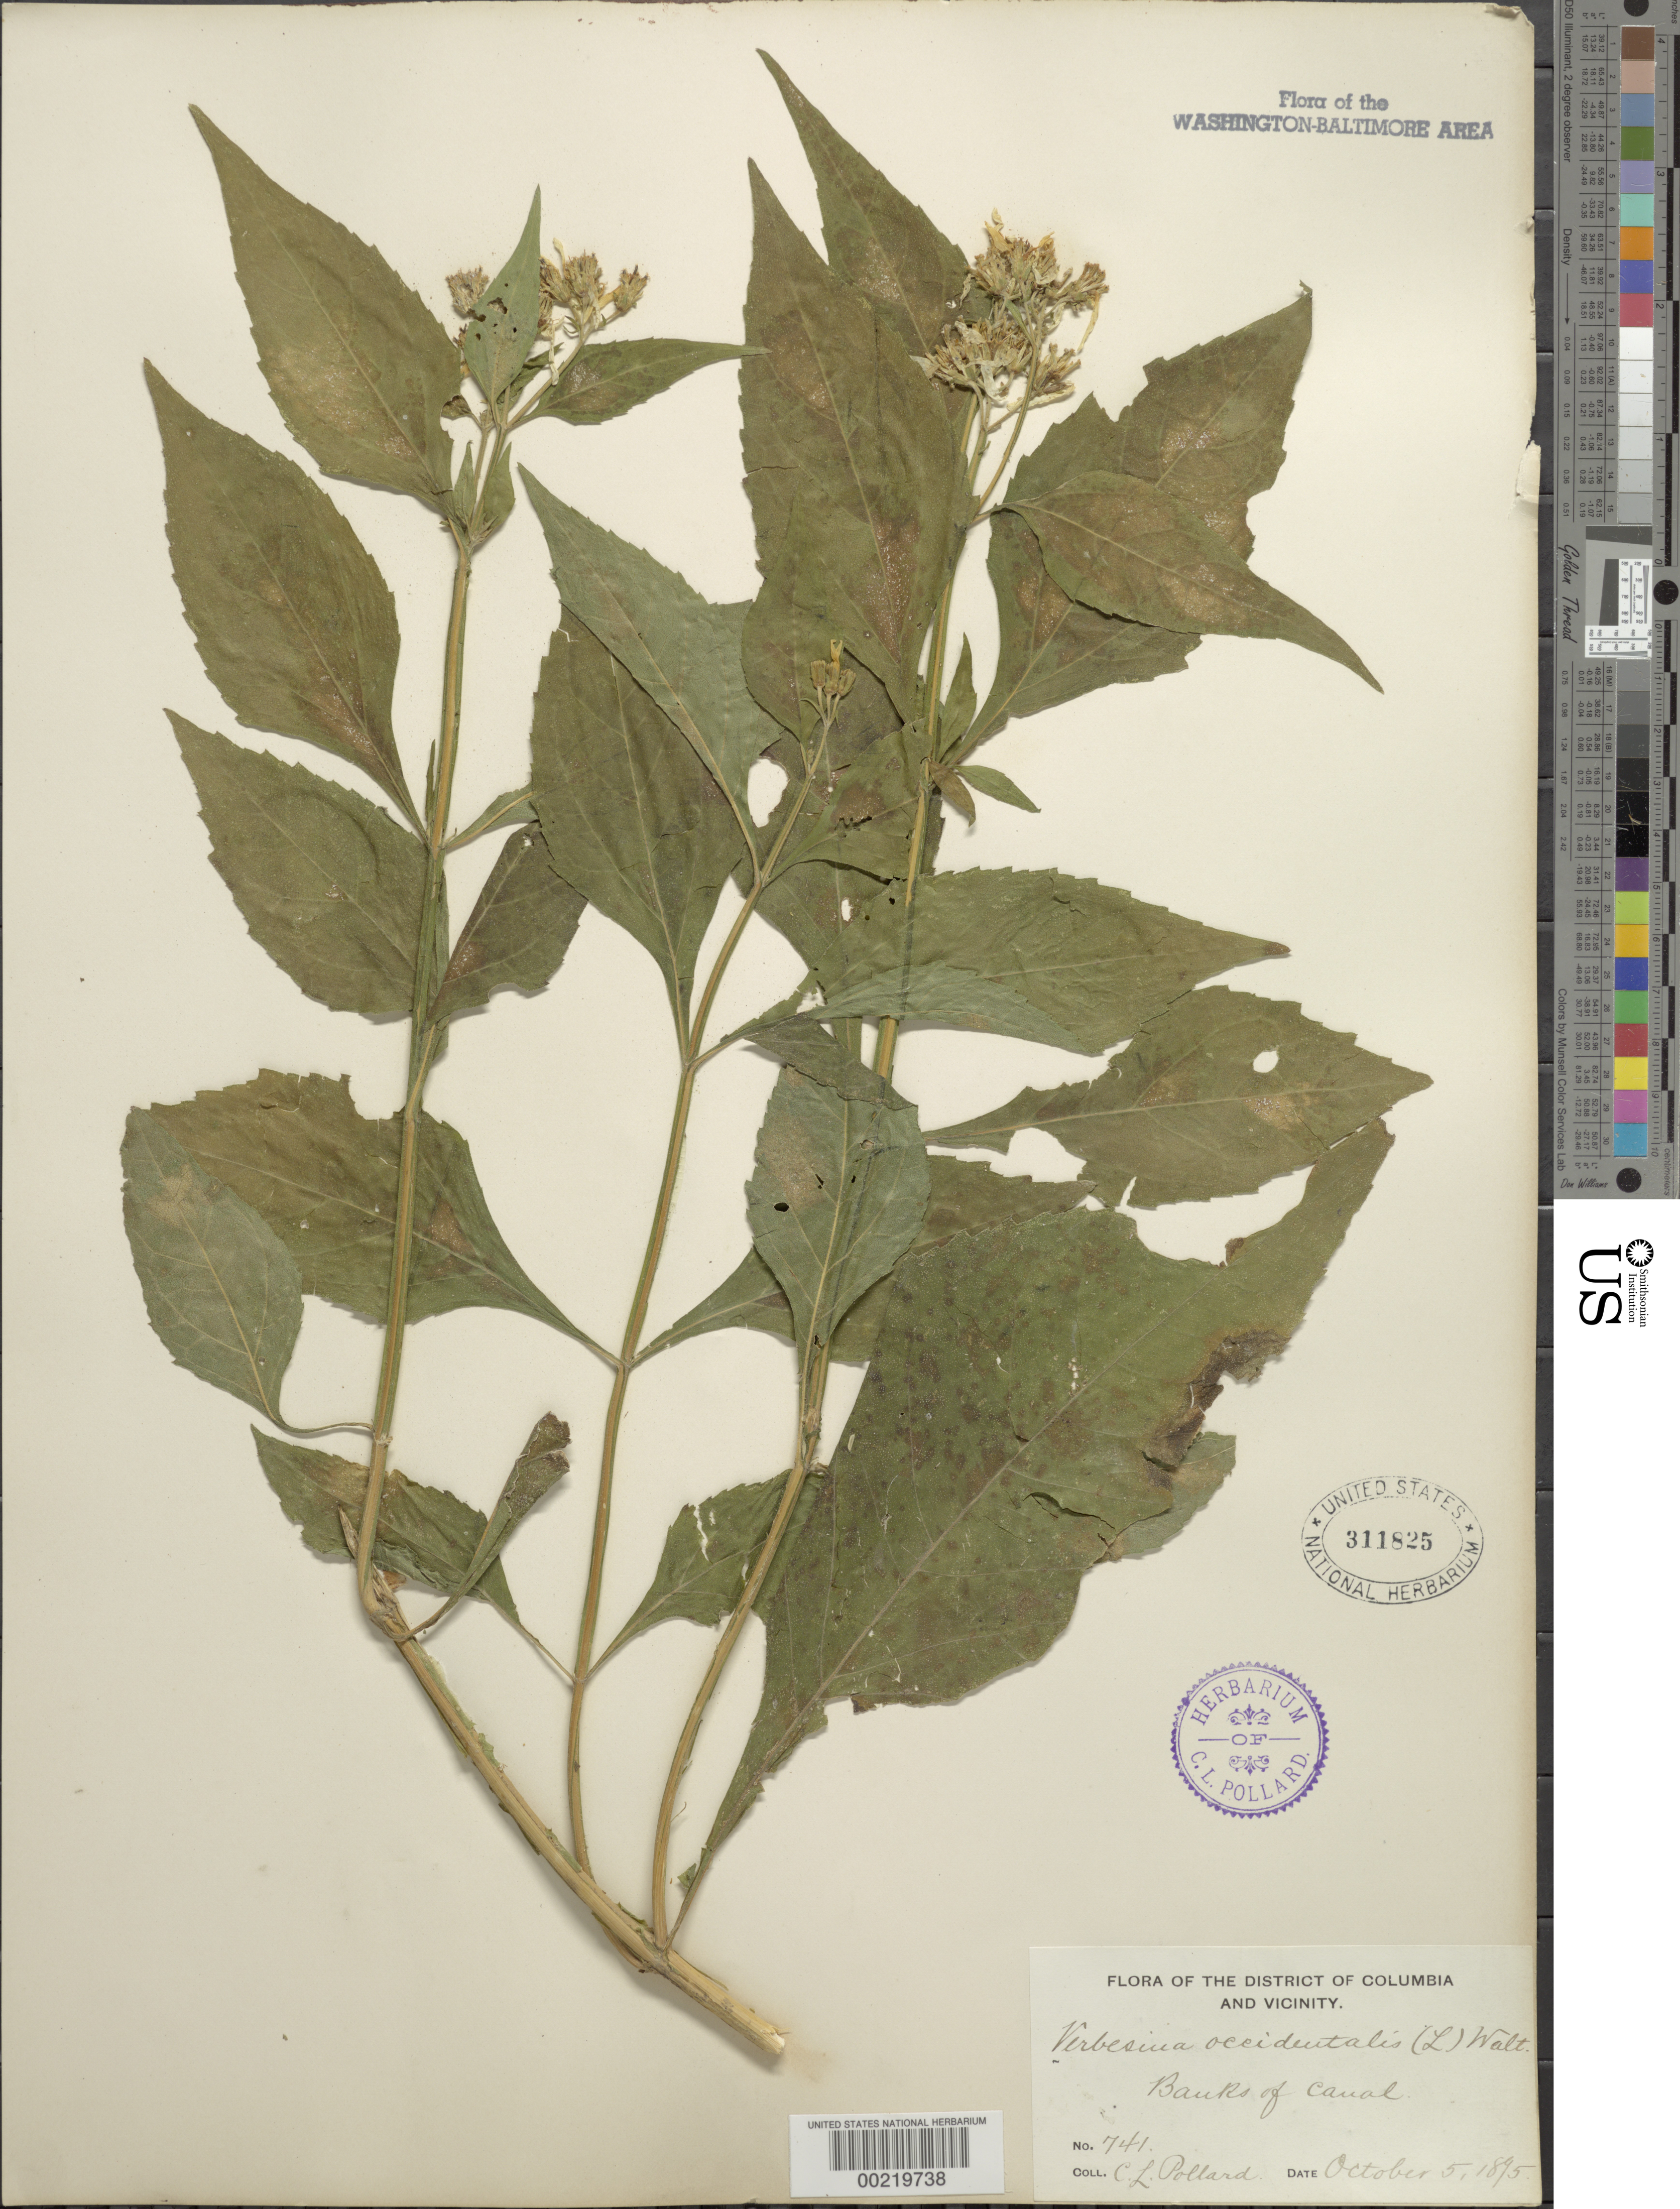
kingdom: Plantae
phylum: Tracheophyta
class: Magnoliopsida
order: Asterales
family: Asteraceae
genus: Verbesina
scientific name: Verbesina occidentalis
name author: (L.) Walter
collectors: C. L. Pollard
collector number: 741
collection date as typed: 05 Oct 1895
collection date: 1895-10-05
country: United States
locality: Canal Banks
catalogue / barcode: US 311825